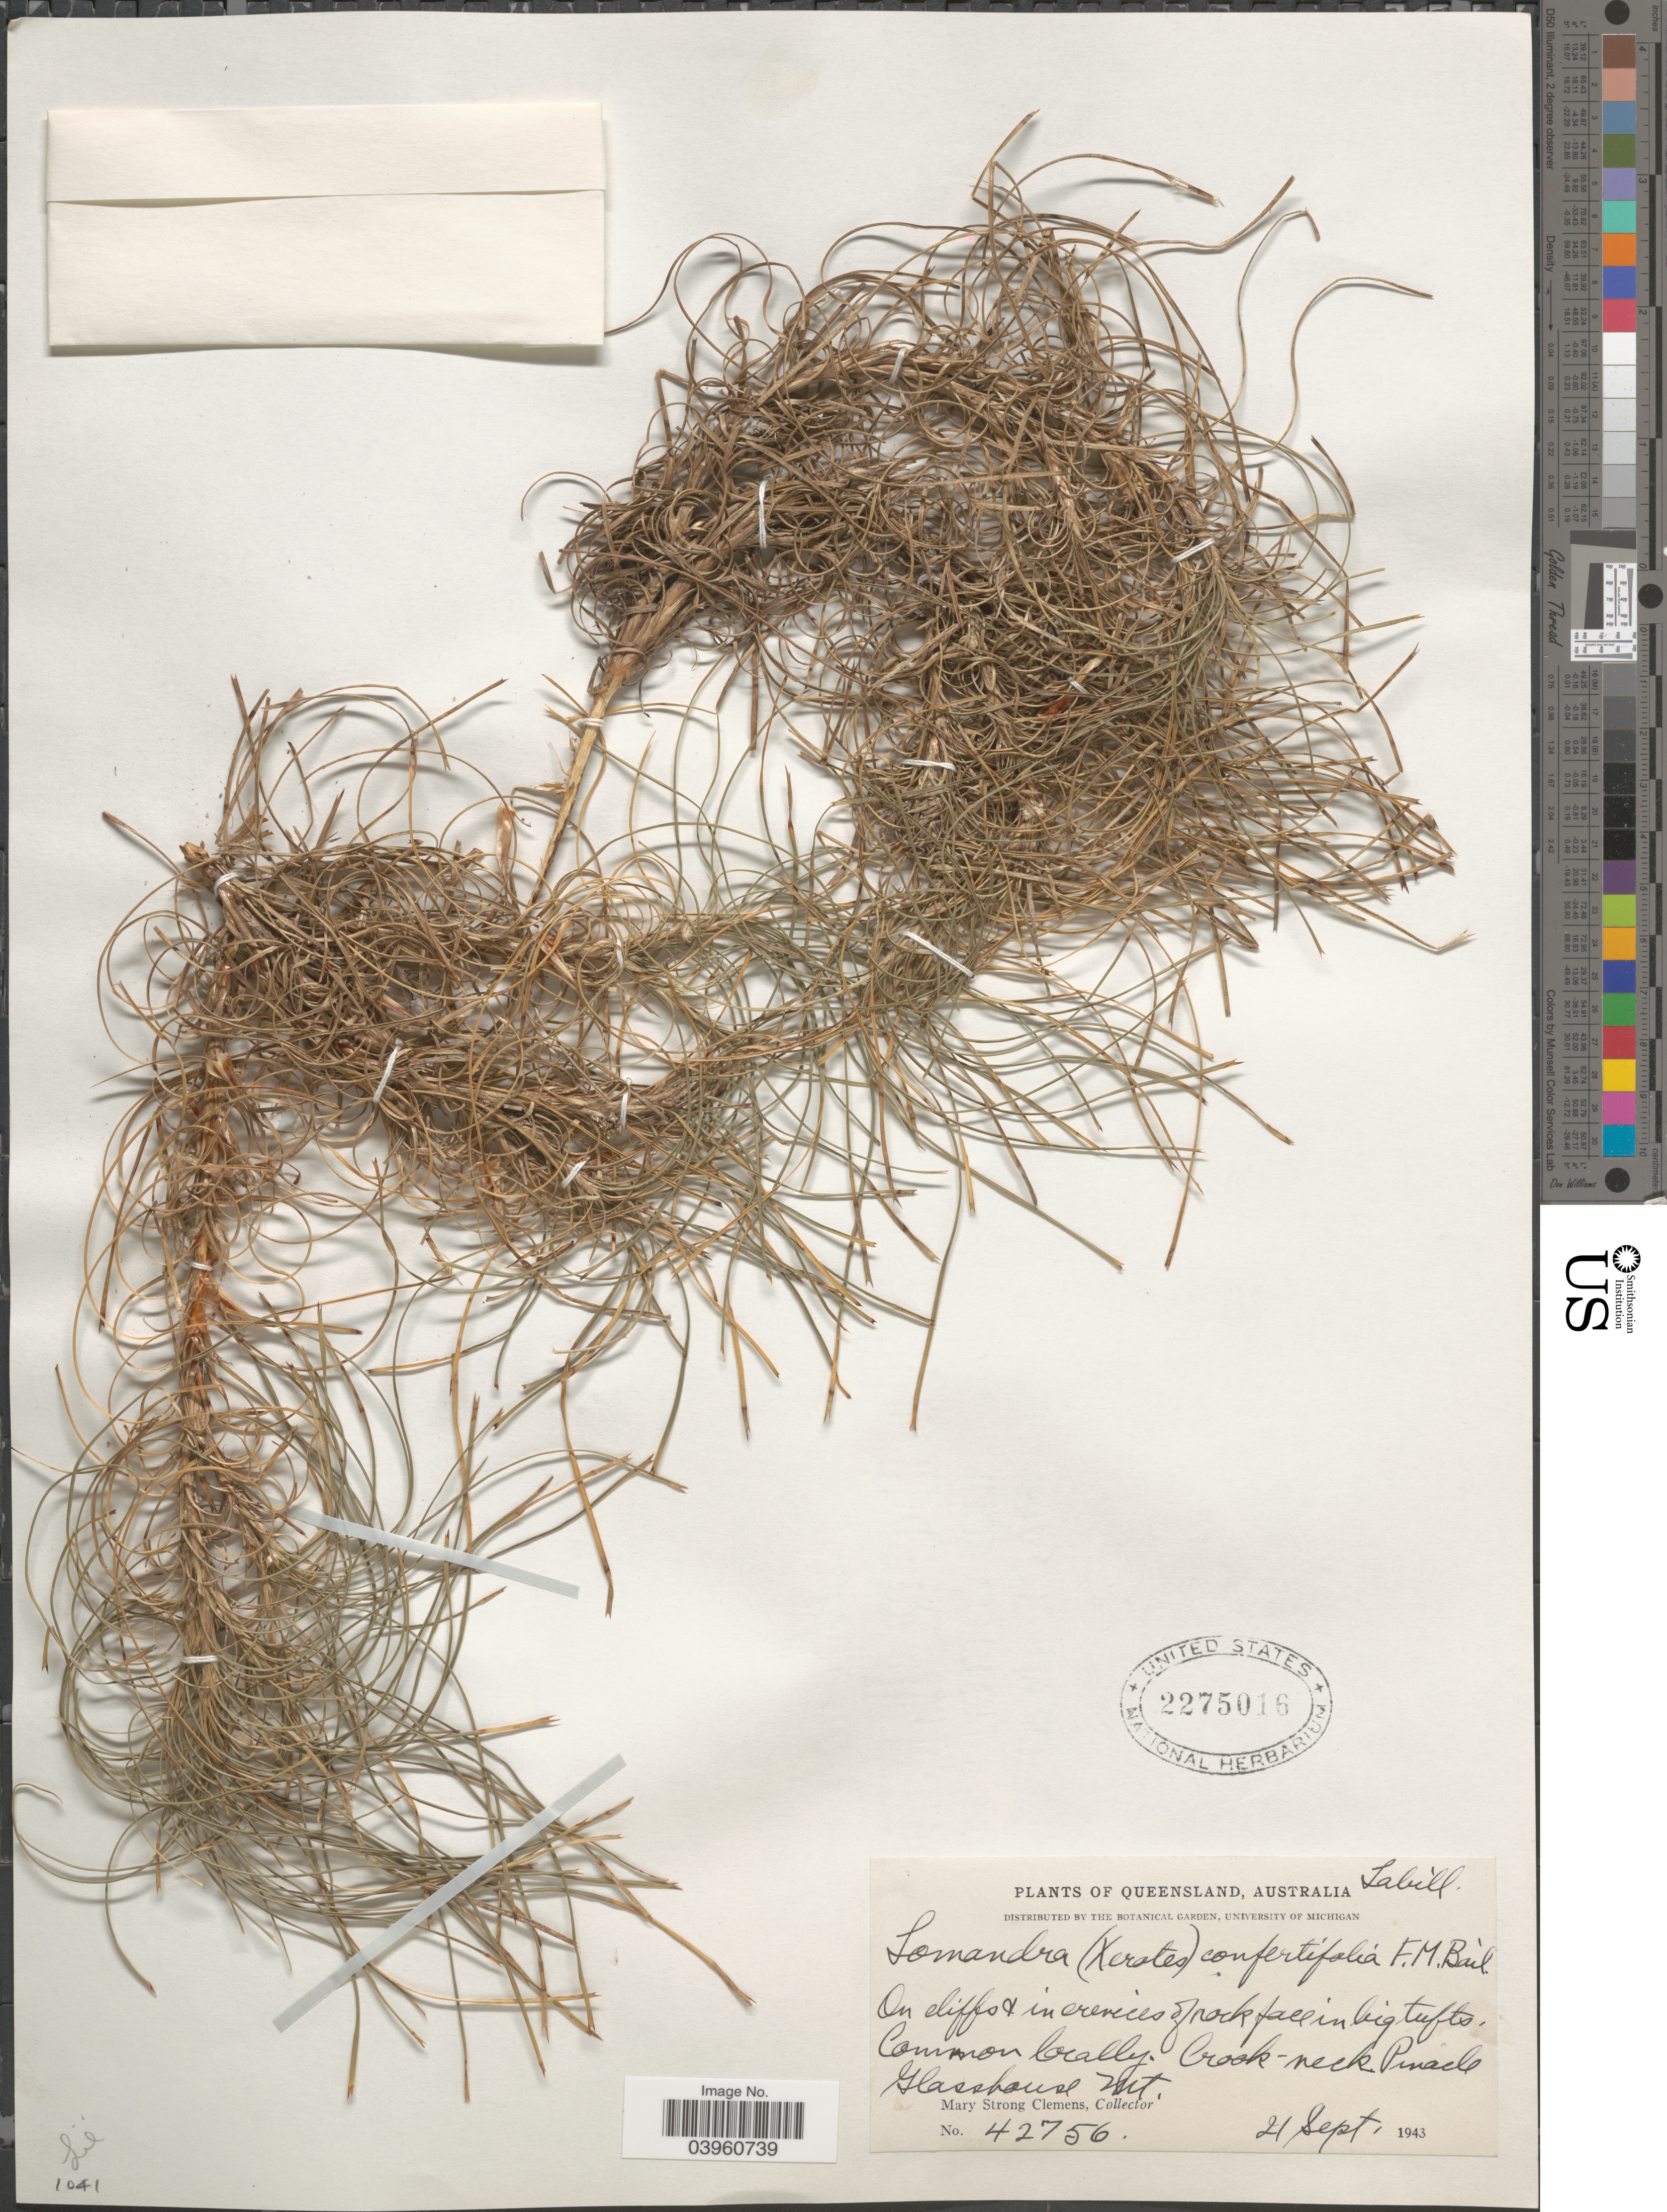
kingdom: Plantae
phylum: Tracheophyta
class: Liliopsida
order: Asparagales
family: Asparagaceae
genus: Lomandra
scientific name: Lomandra confertifolia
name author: (F.M. Bailey) Fahn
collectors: M. S. Clemens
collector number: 42756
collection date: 1943-09-21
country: Australia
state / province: Queensland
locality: Crook-neck Pinacle. Glasshouse Mt.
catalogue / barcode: US 2275016